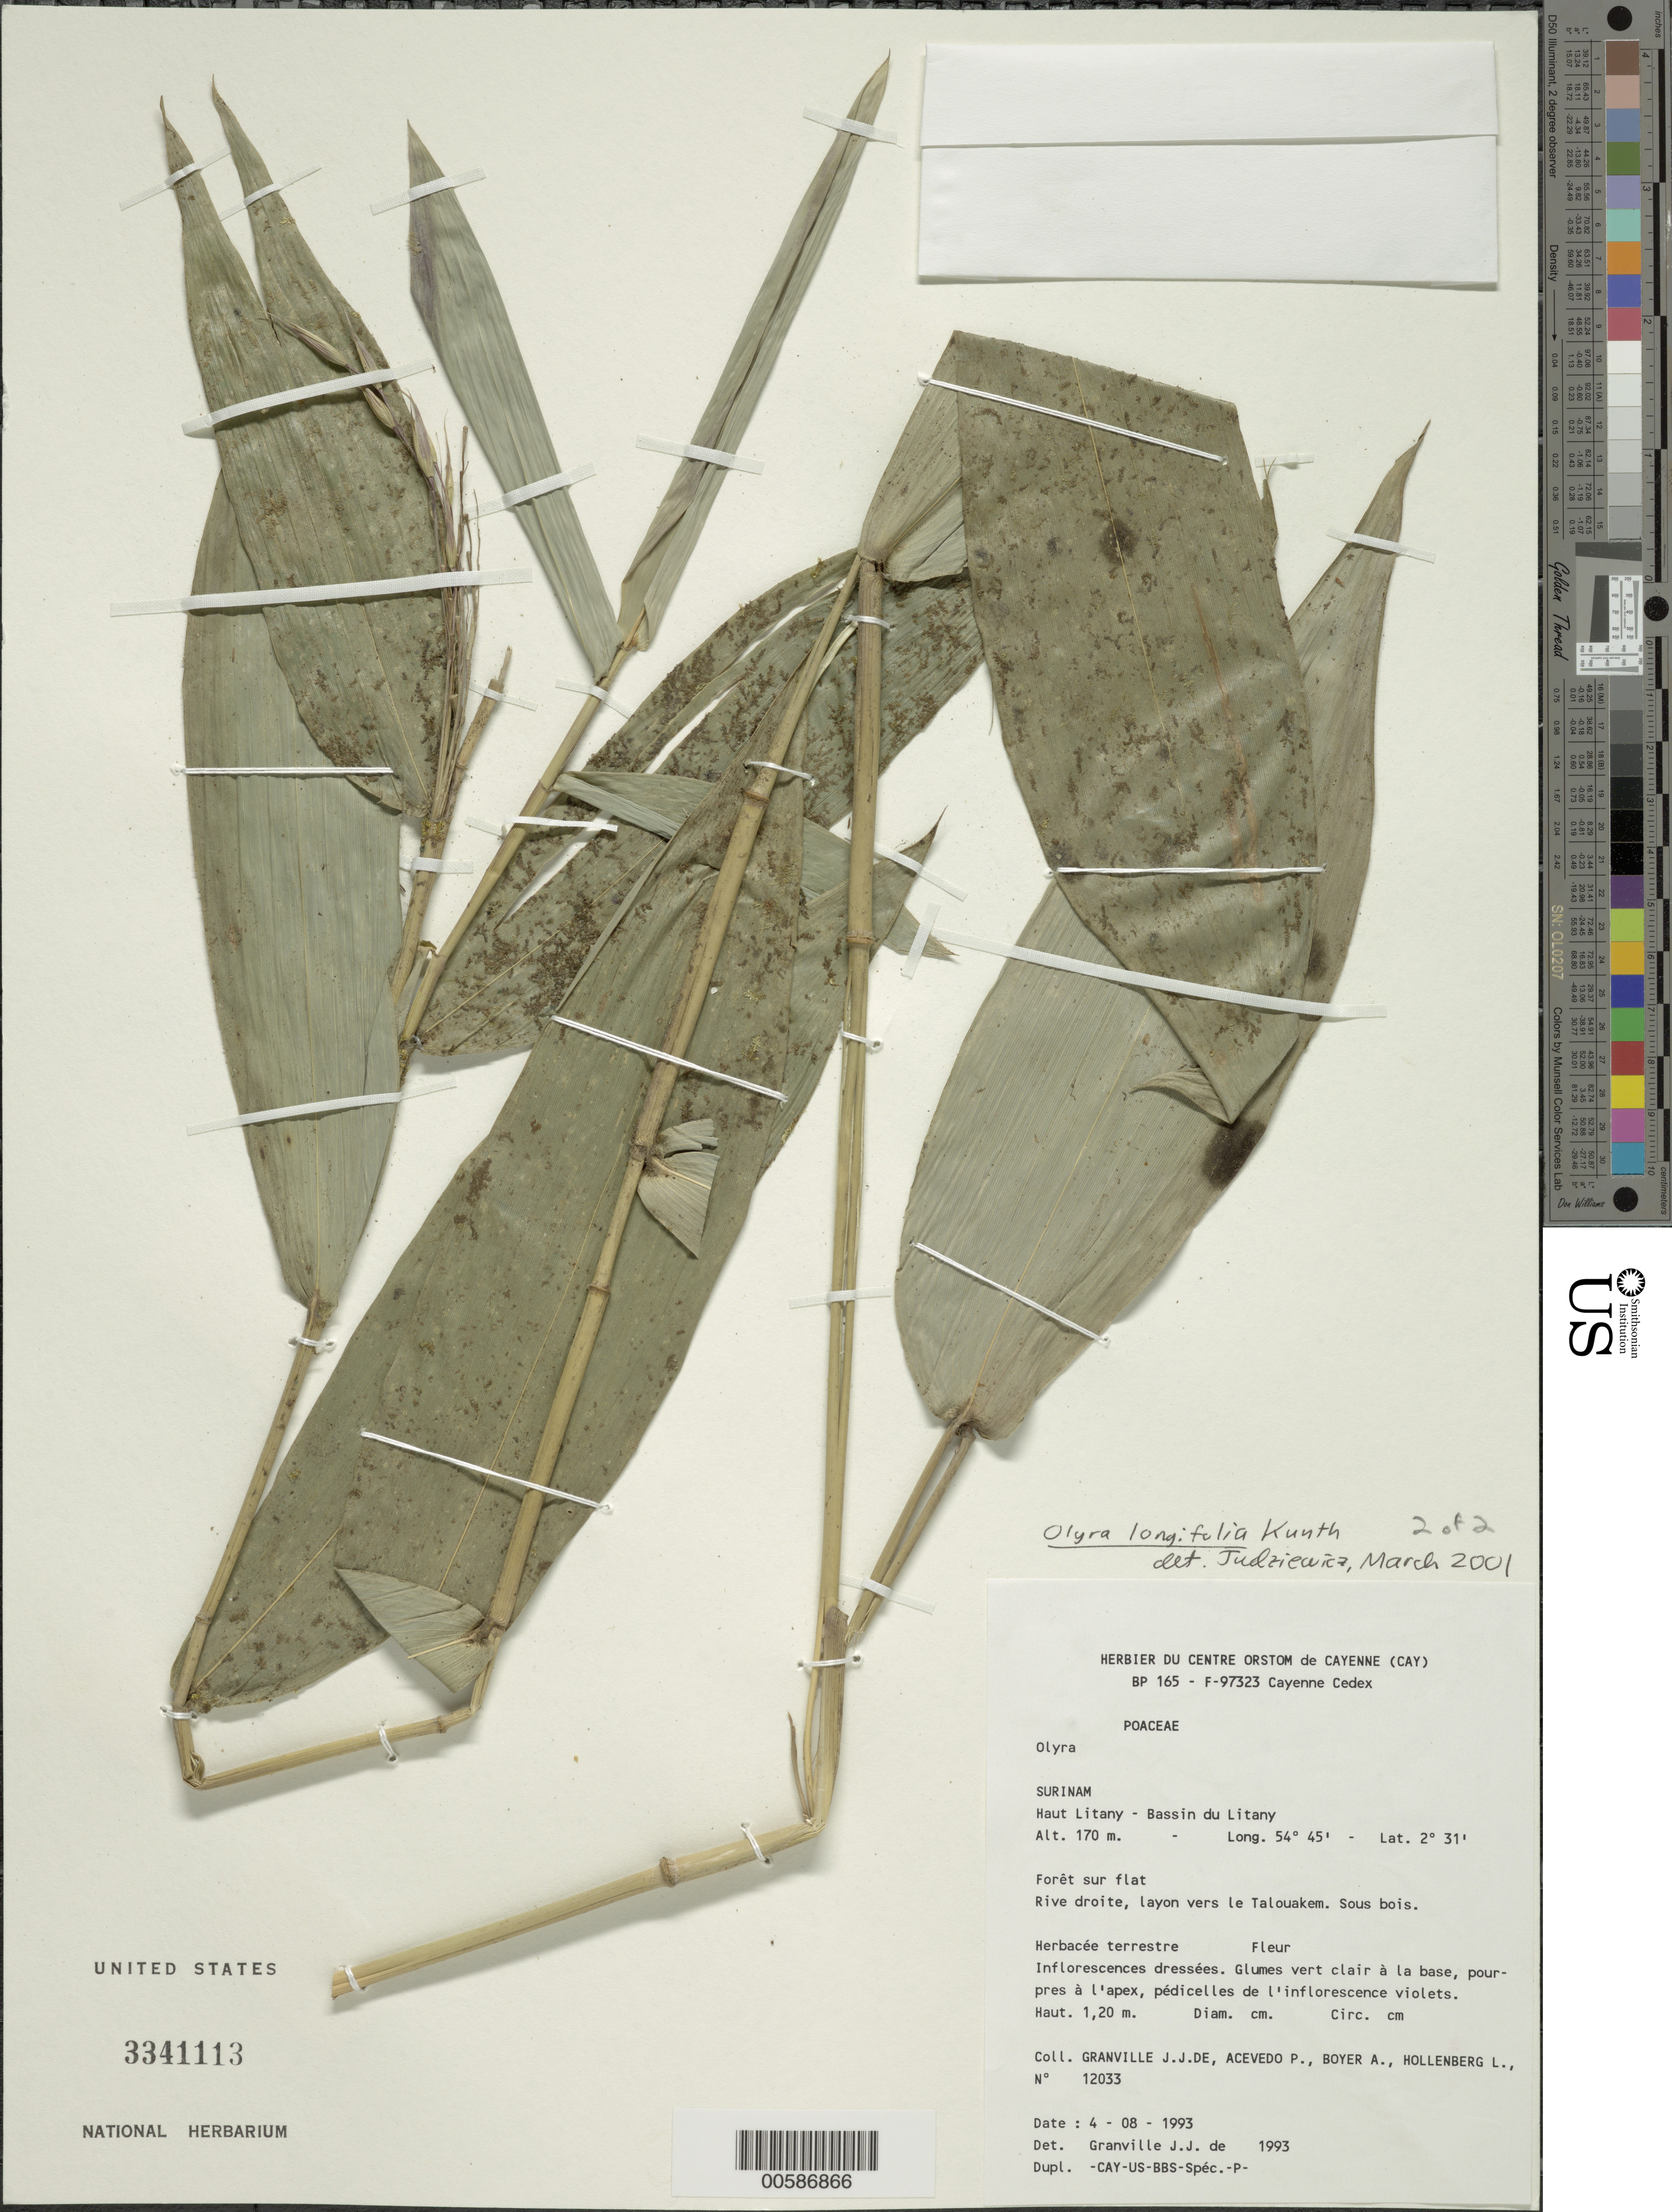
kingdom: Plantae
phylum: Tracheophyta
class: Liliopsida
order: Poales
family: Poaceae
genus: Olyra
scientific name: Olyra longifolia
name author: Kunth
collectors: J.-J. de Granville, P. Acevedo-Rodr., A. Boyer & L. Hollenberg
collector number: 12033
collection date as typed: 04 Aug 1993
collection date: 1993-08-04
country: Suriname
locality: Haut Litany, Bassin du Litany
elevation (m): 170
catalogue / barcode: US 3341113